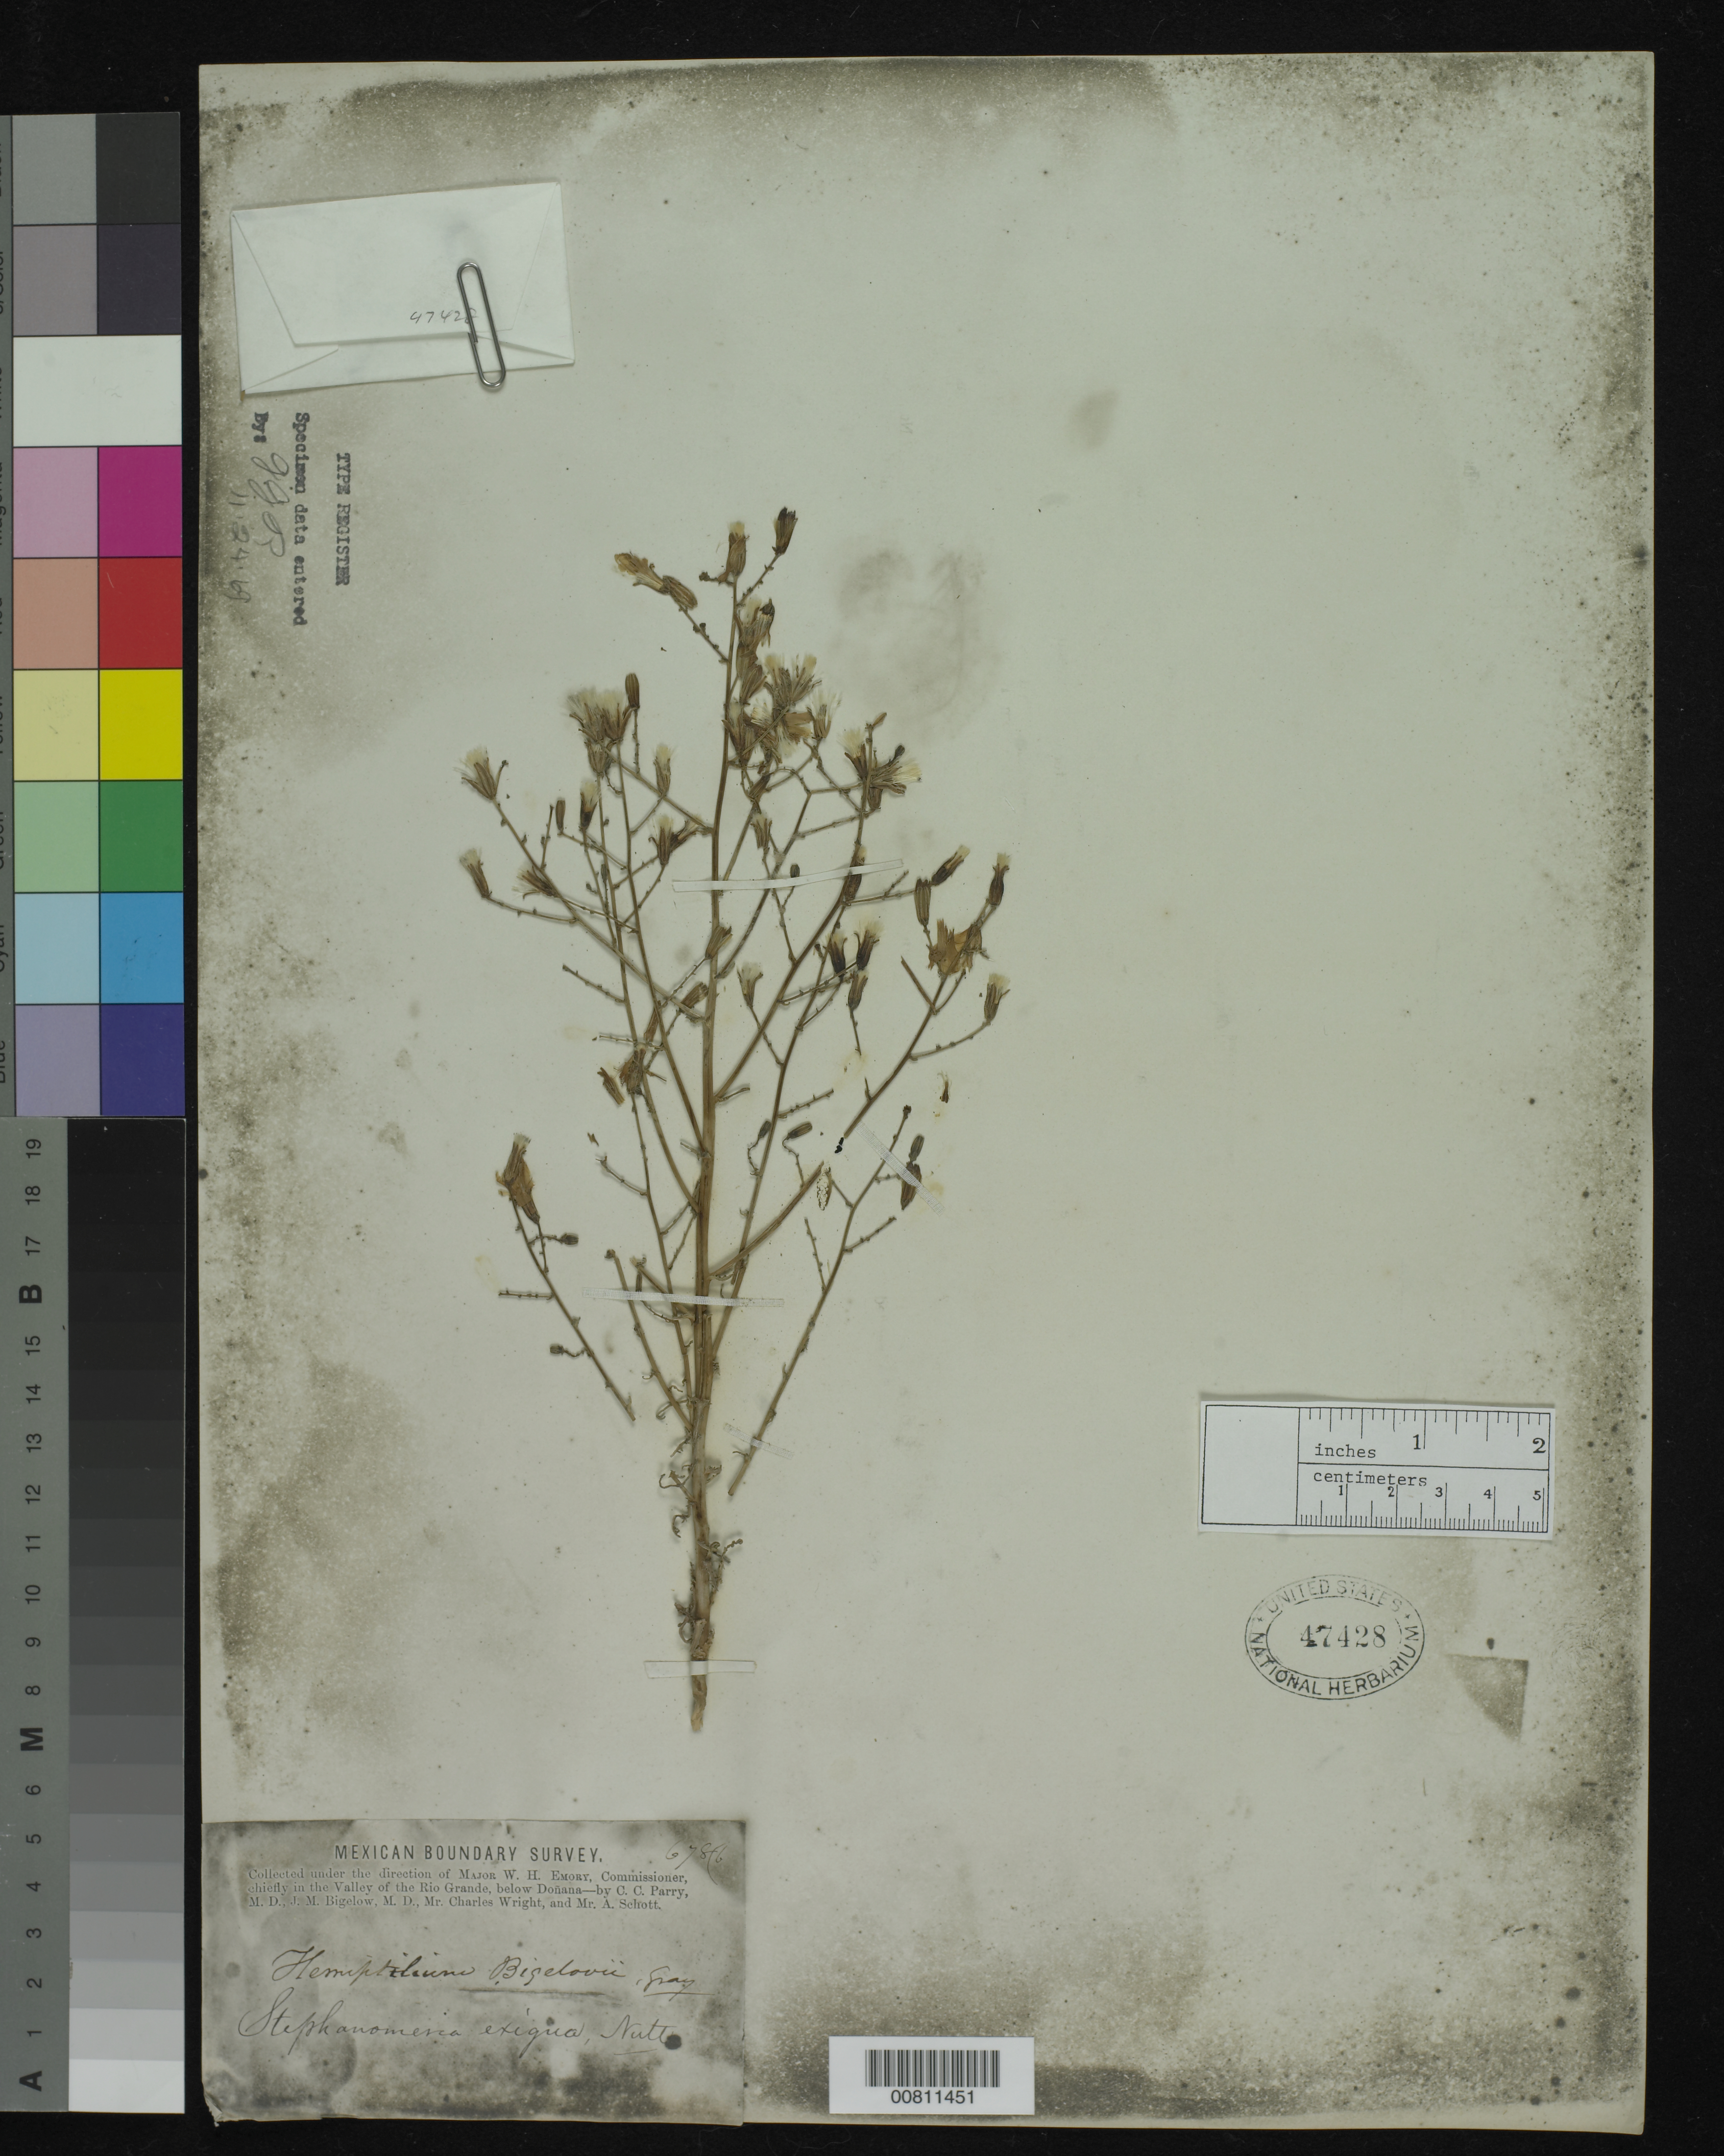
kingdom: Plantae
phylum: Tracheophyta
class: Magnoliopsida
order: Asterales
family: Asteraceae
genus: Stephanomeria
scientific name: Stephanomeria exigua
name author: Nutt.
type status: Type Collection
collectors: J. M. Bigelow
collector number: Mex. Bound. Surv. 678 b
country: United States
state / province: New Mexico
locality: Valley of the Rio Grande, below Doñana.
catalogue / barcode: US 47428